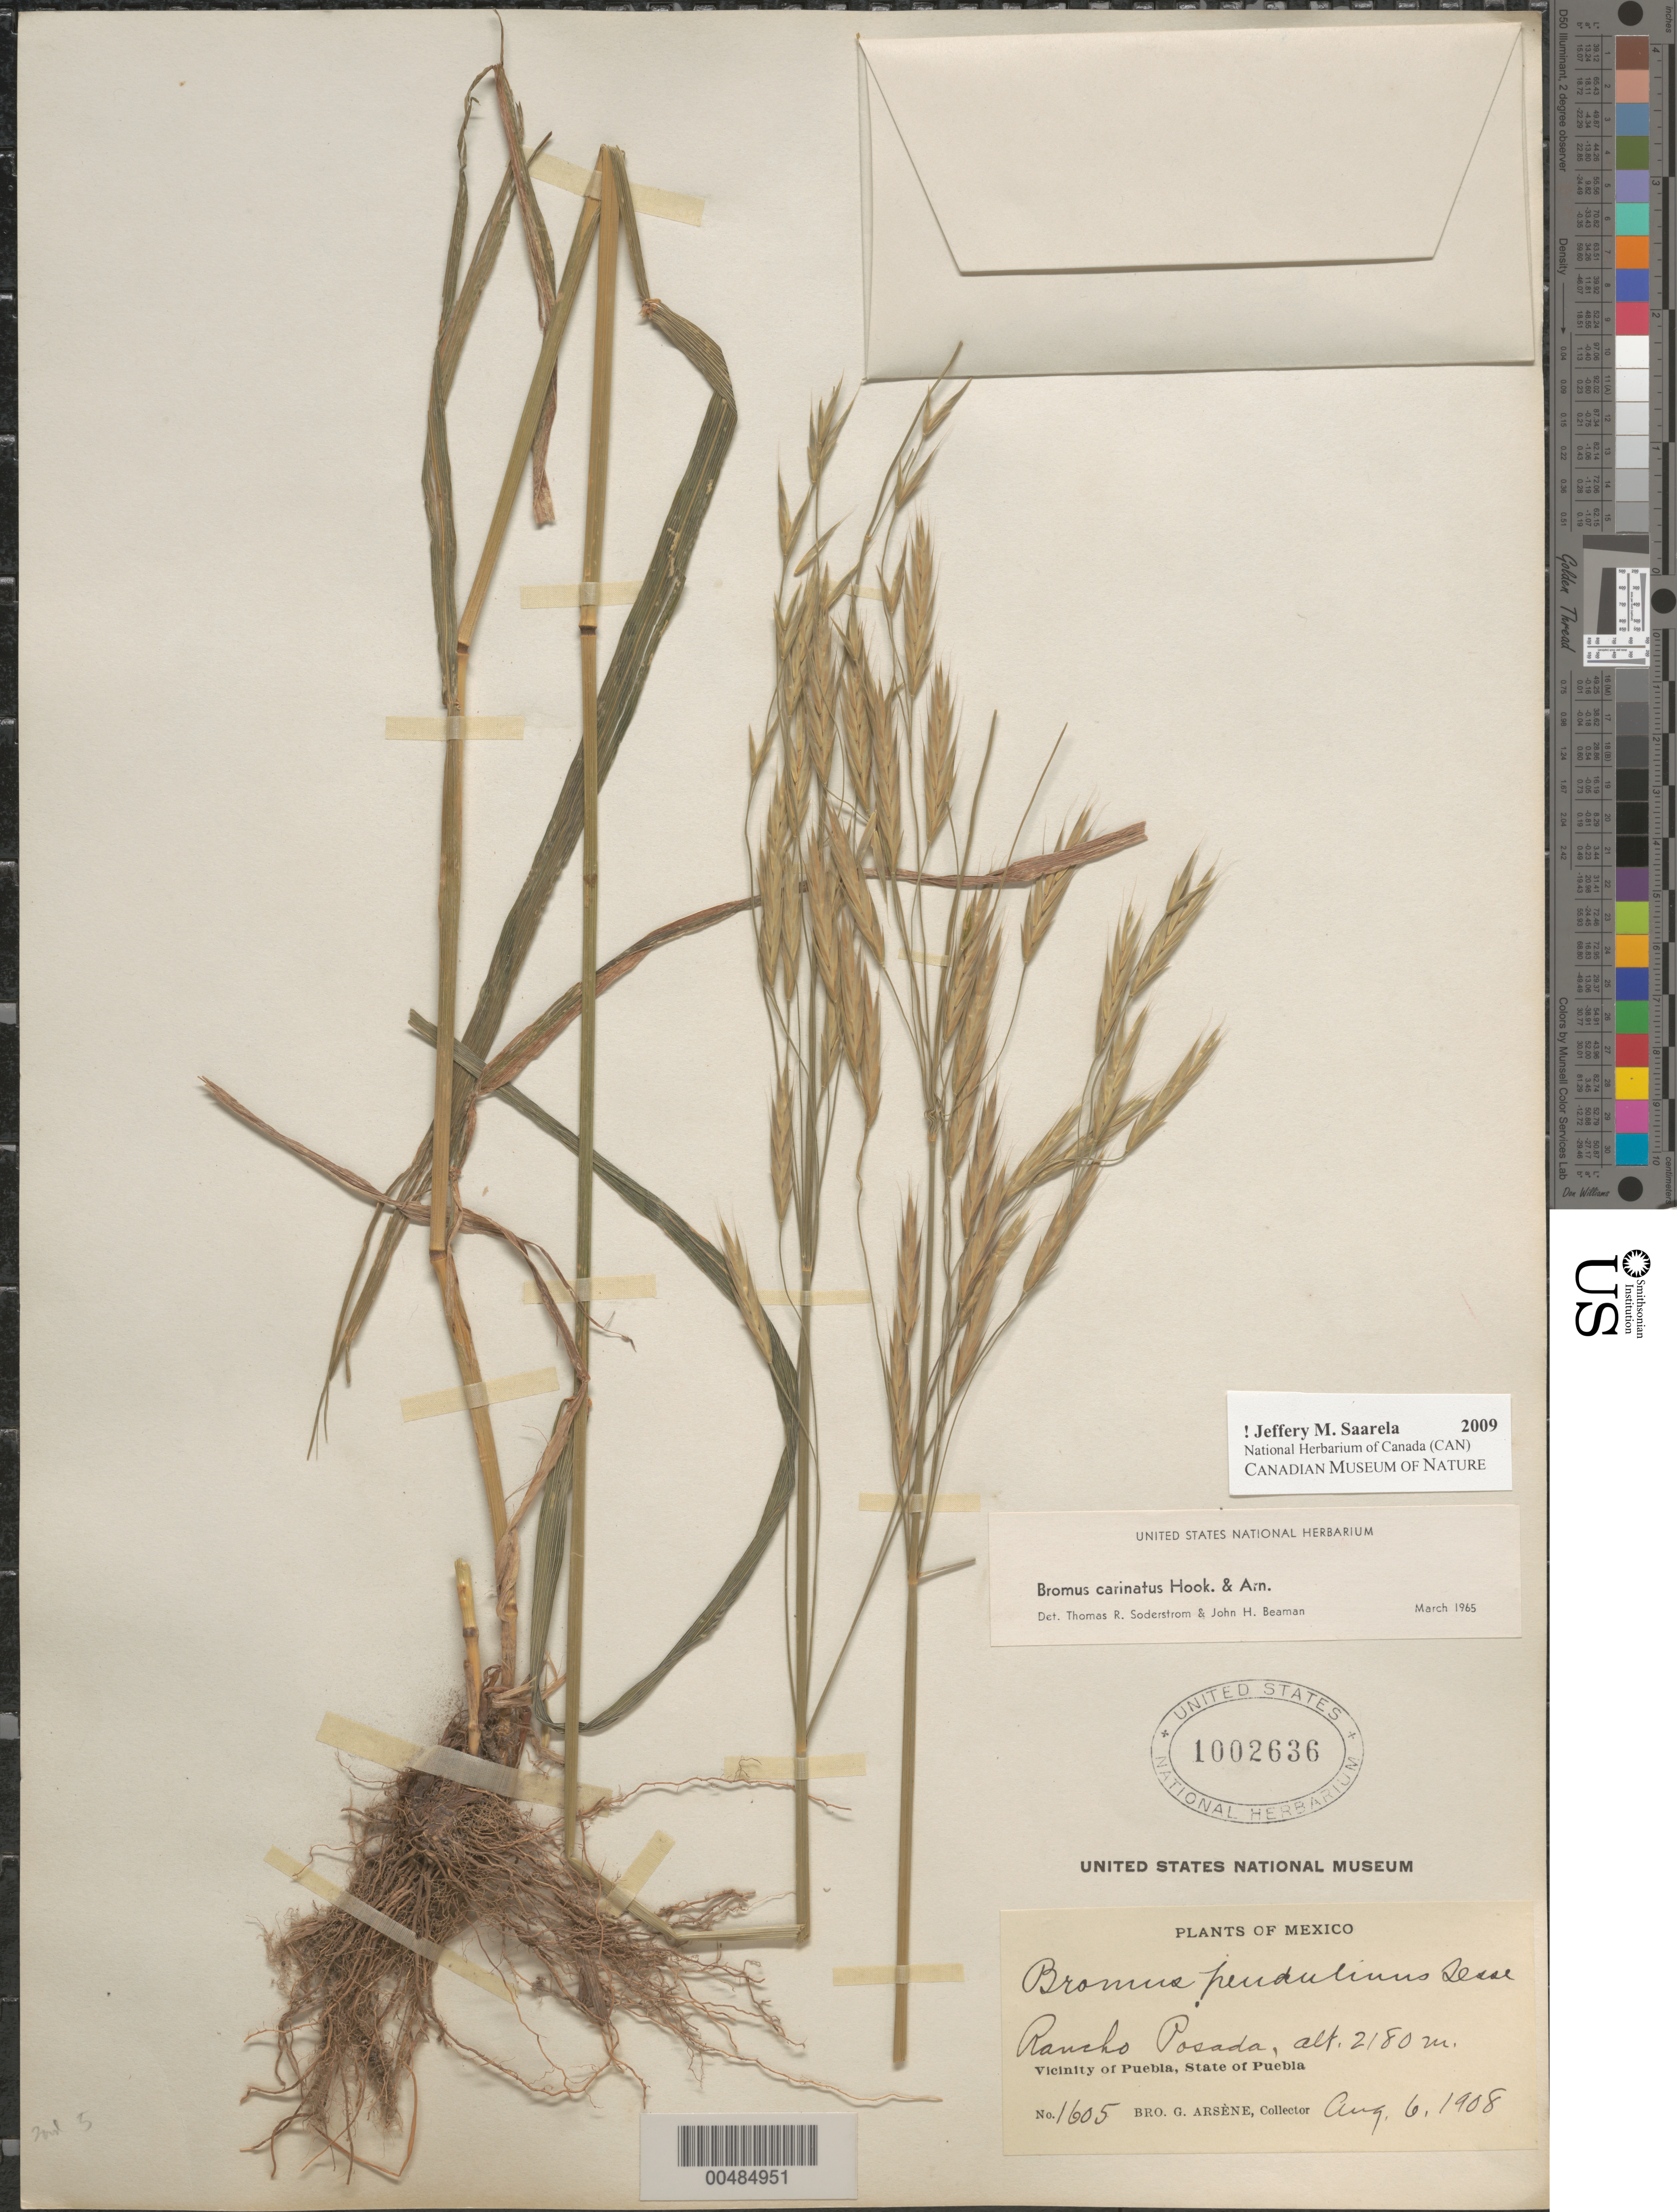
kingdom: Plantae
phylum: Tracheophyta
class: Liliopsida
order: Poales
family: Poaceae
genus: Bromus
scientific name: Bromus carinatus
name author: Hook. & Arn.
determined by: Soderstrom, T. R.; Beaman, J. H.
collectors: Bro. G. Arsène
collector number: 1605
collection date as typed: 6 Aug 1908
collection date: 1908-08-06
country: Mexico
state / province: Puebla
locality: Rancho Posada, vicinity of Puebla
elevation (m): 2180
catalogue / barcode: US 1002636